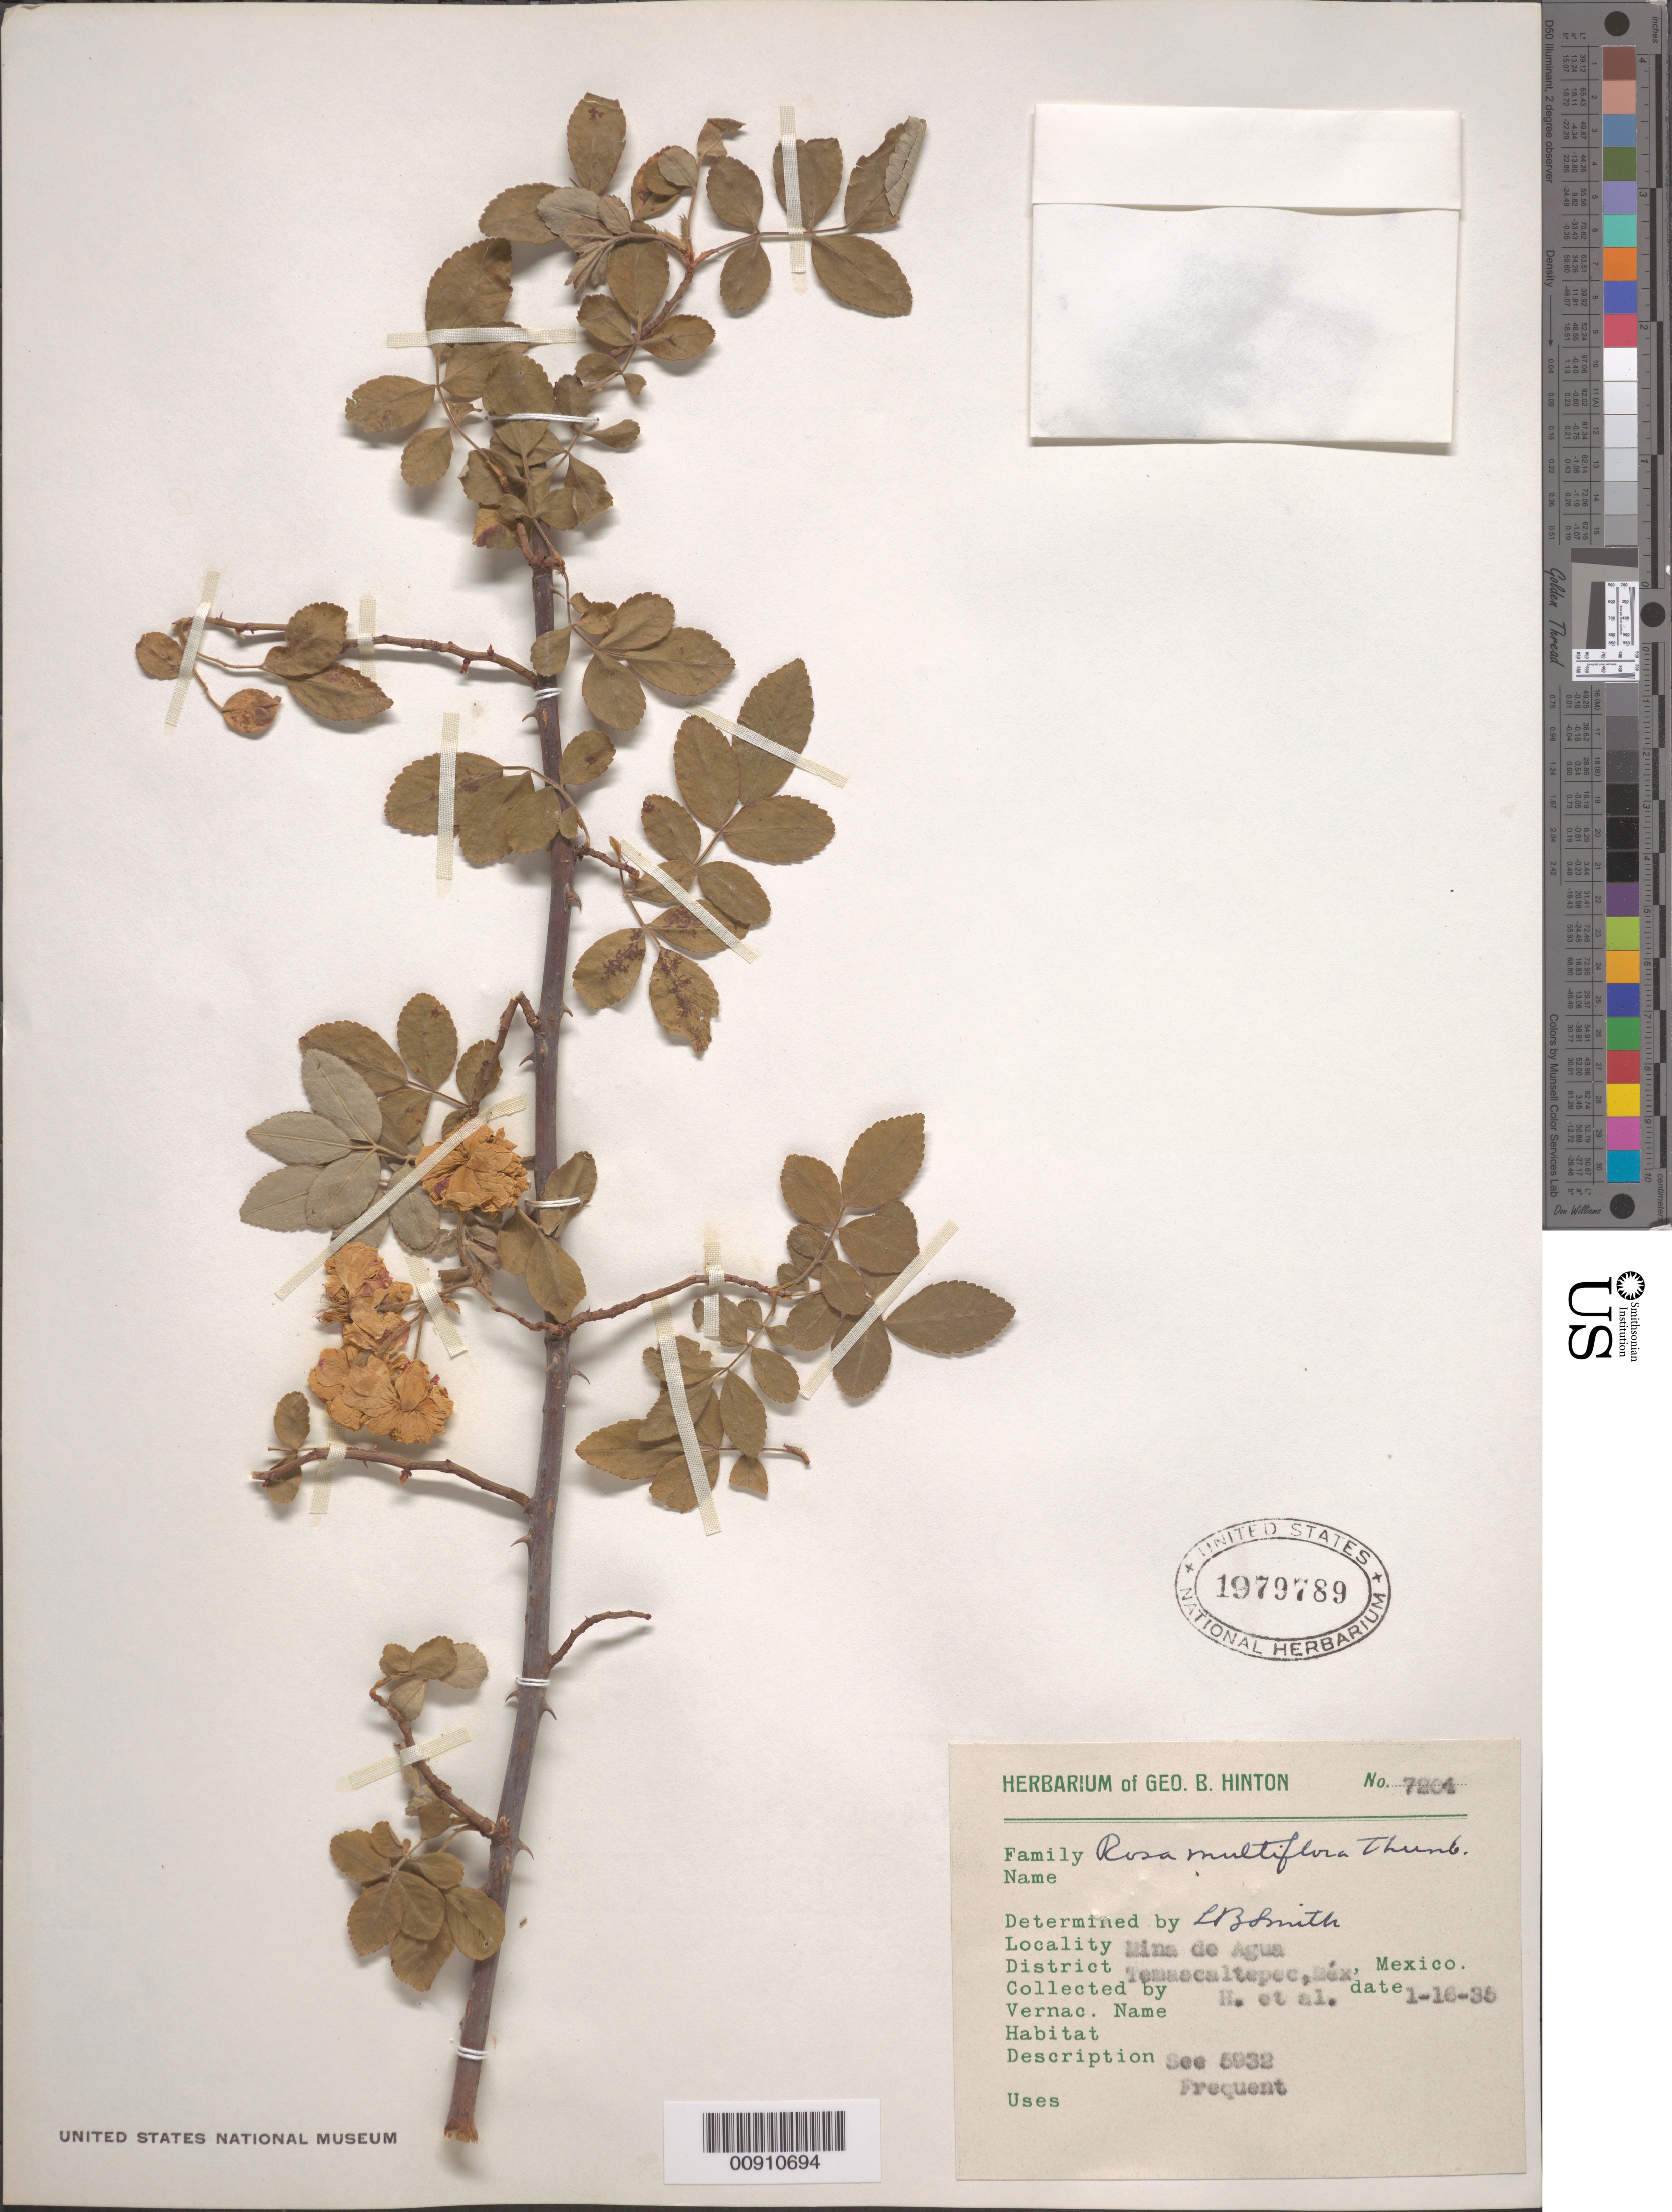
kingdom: Plantae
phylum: Tracheophyta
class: Magnoliopsida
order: Rosales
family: Rosaceae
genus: Rosa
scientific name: Rosa multiflora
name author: Thunb.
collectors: G. B. Hinton & et al.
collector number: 7204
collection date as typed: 16 Jan 1935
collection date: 1935-01-16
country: Mexico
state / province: México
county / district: Temascaltepec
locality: Mina de Agua, District Temascaltepec, State of Mexico.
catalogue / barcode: US 1979789